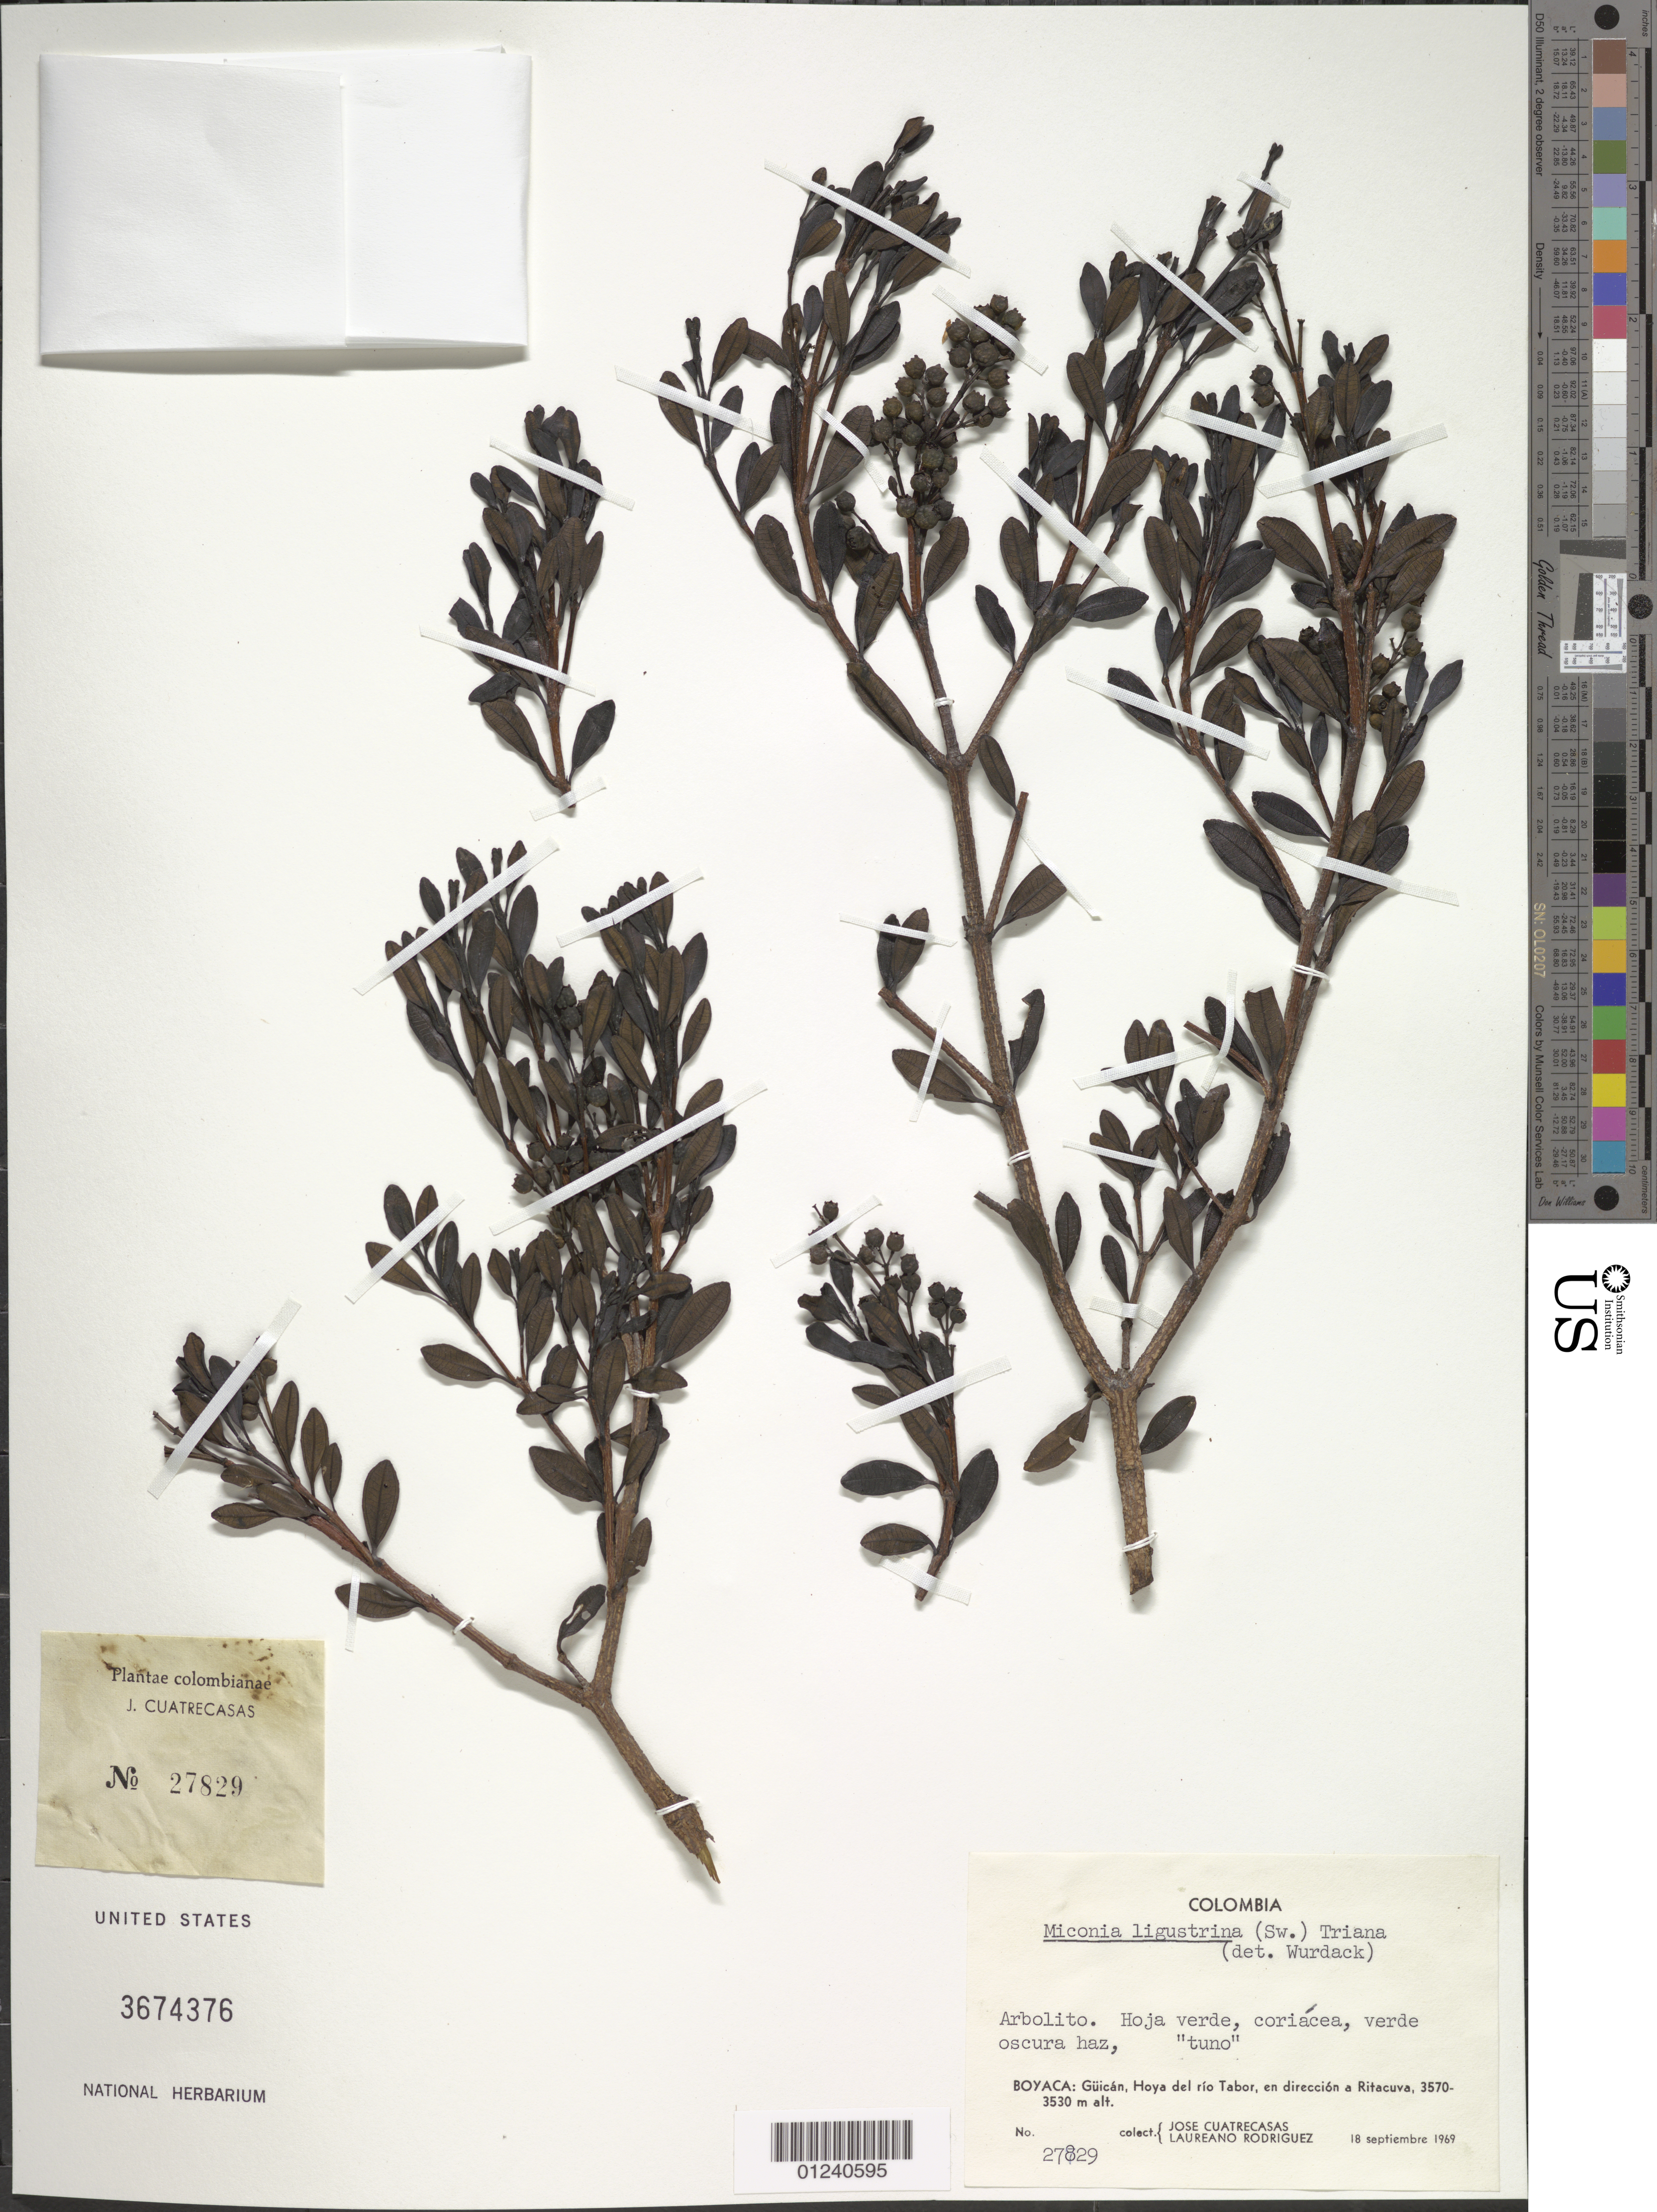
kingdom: Plantae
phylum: Tracheophyta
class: Magnoliopsida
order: Myrtales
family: Melastomataceae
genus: Miconia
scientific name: Miconia ligustrina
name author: (Sw.) Triana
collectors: J. Cuatrecasas & L. Rodriguez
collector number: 27829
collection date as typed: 18-Sep-69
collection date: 1969-09-18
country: Colombia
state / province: Boyacá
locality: Güicán, Hoya del río Tabor, en dirección a Ritacuva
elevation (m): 3530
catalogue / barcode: US 3674376